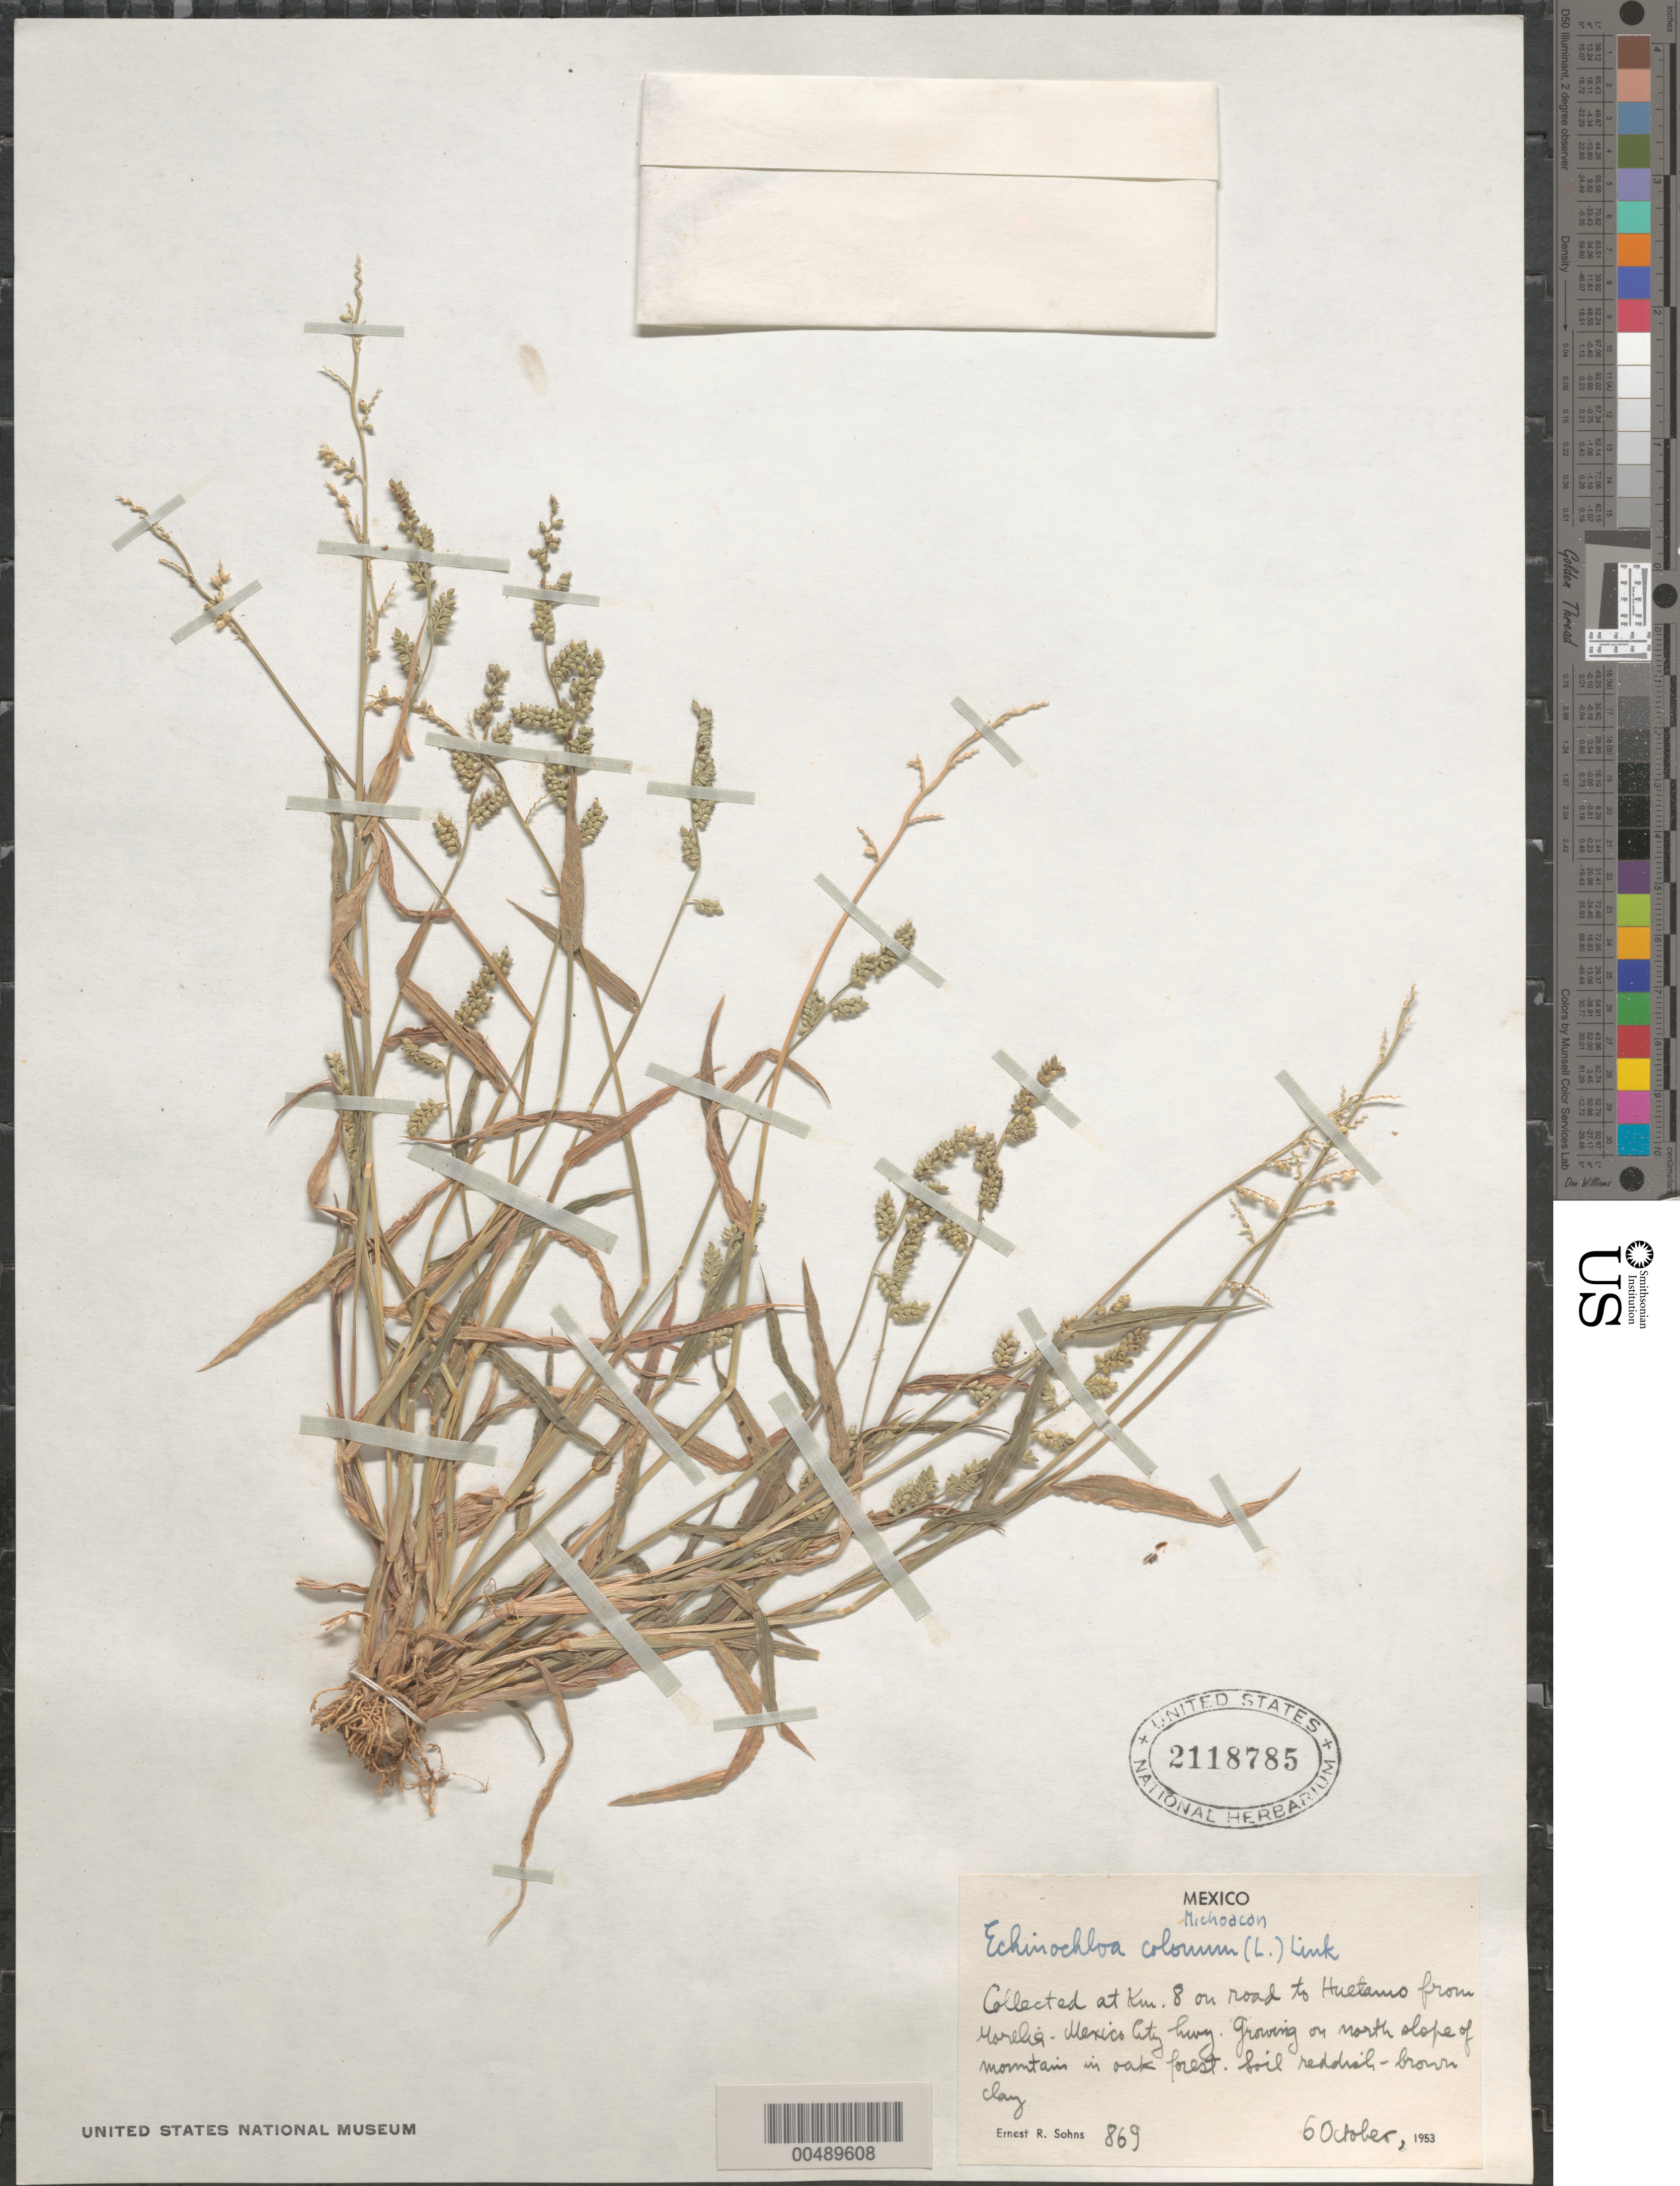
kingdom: Plantae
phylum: Tracheophyta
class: Liliopsida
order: Poales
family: Poaceae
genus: Echinochloa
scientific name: Echinochloa colona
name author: (L.) Link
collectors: E. R. Sohns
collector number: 869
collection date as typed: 6 Oct 1953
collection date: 1953-10-06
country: Mexico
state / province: Michoacán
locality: At KM 8 on rd to Huetamo from Morelia-Mexico City Hwy, N slope of mountain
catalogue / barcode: US 2118785